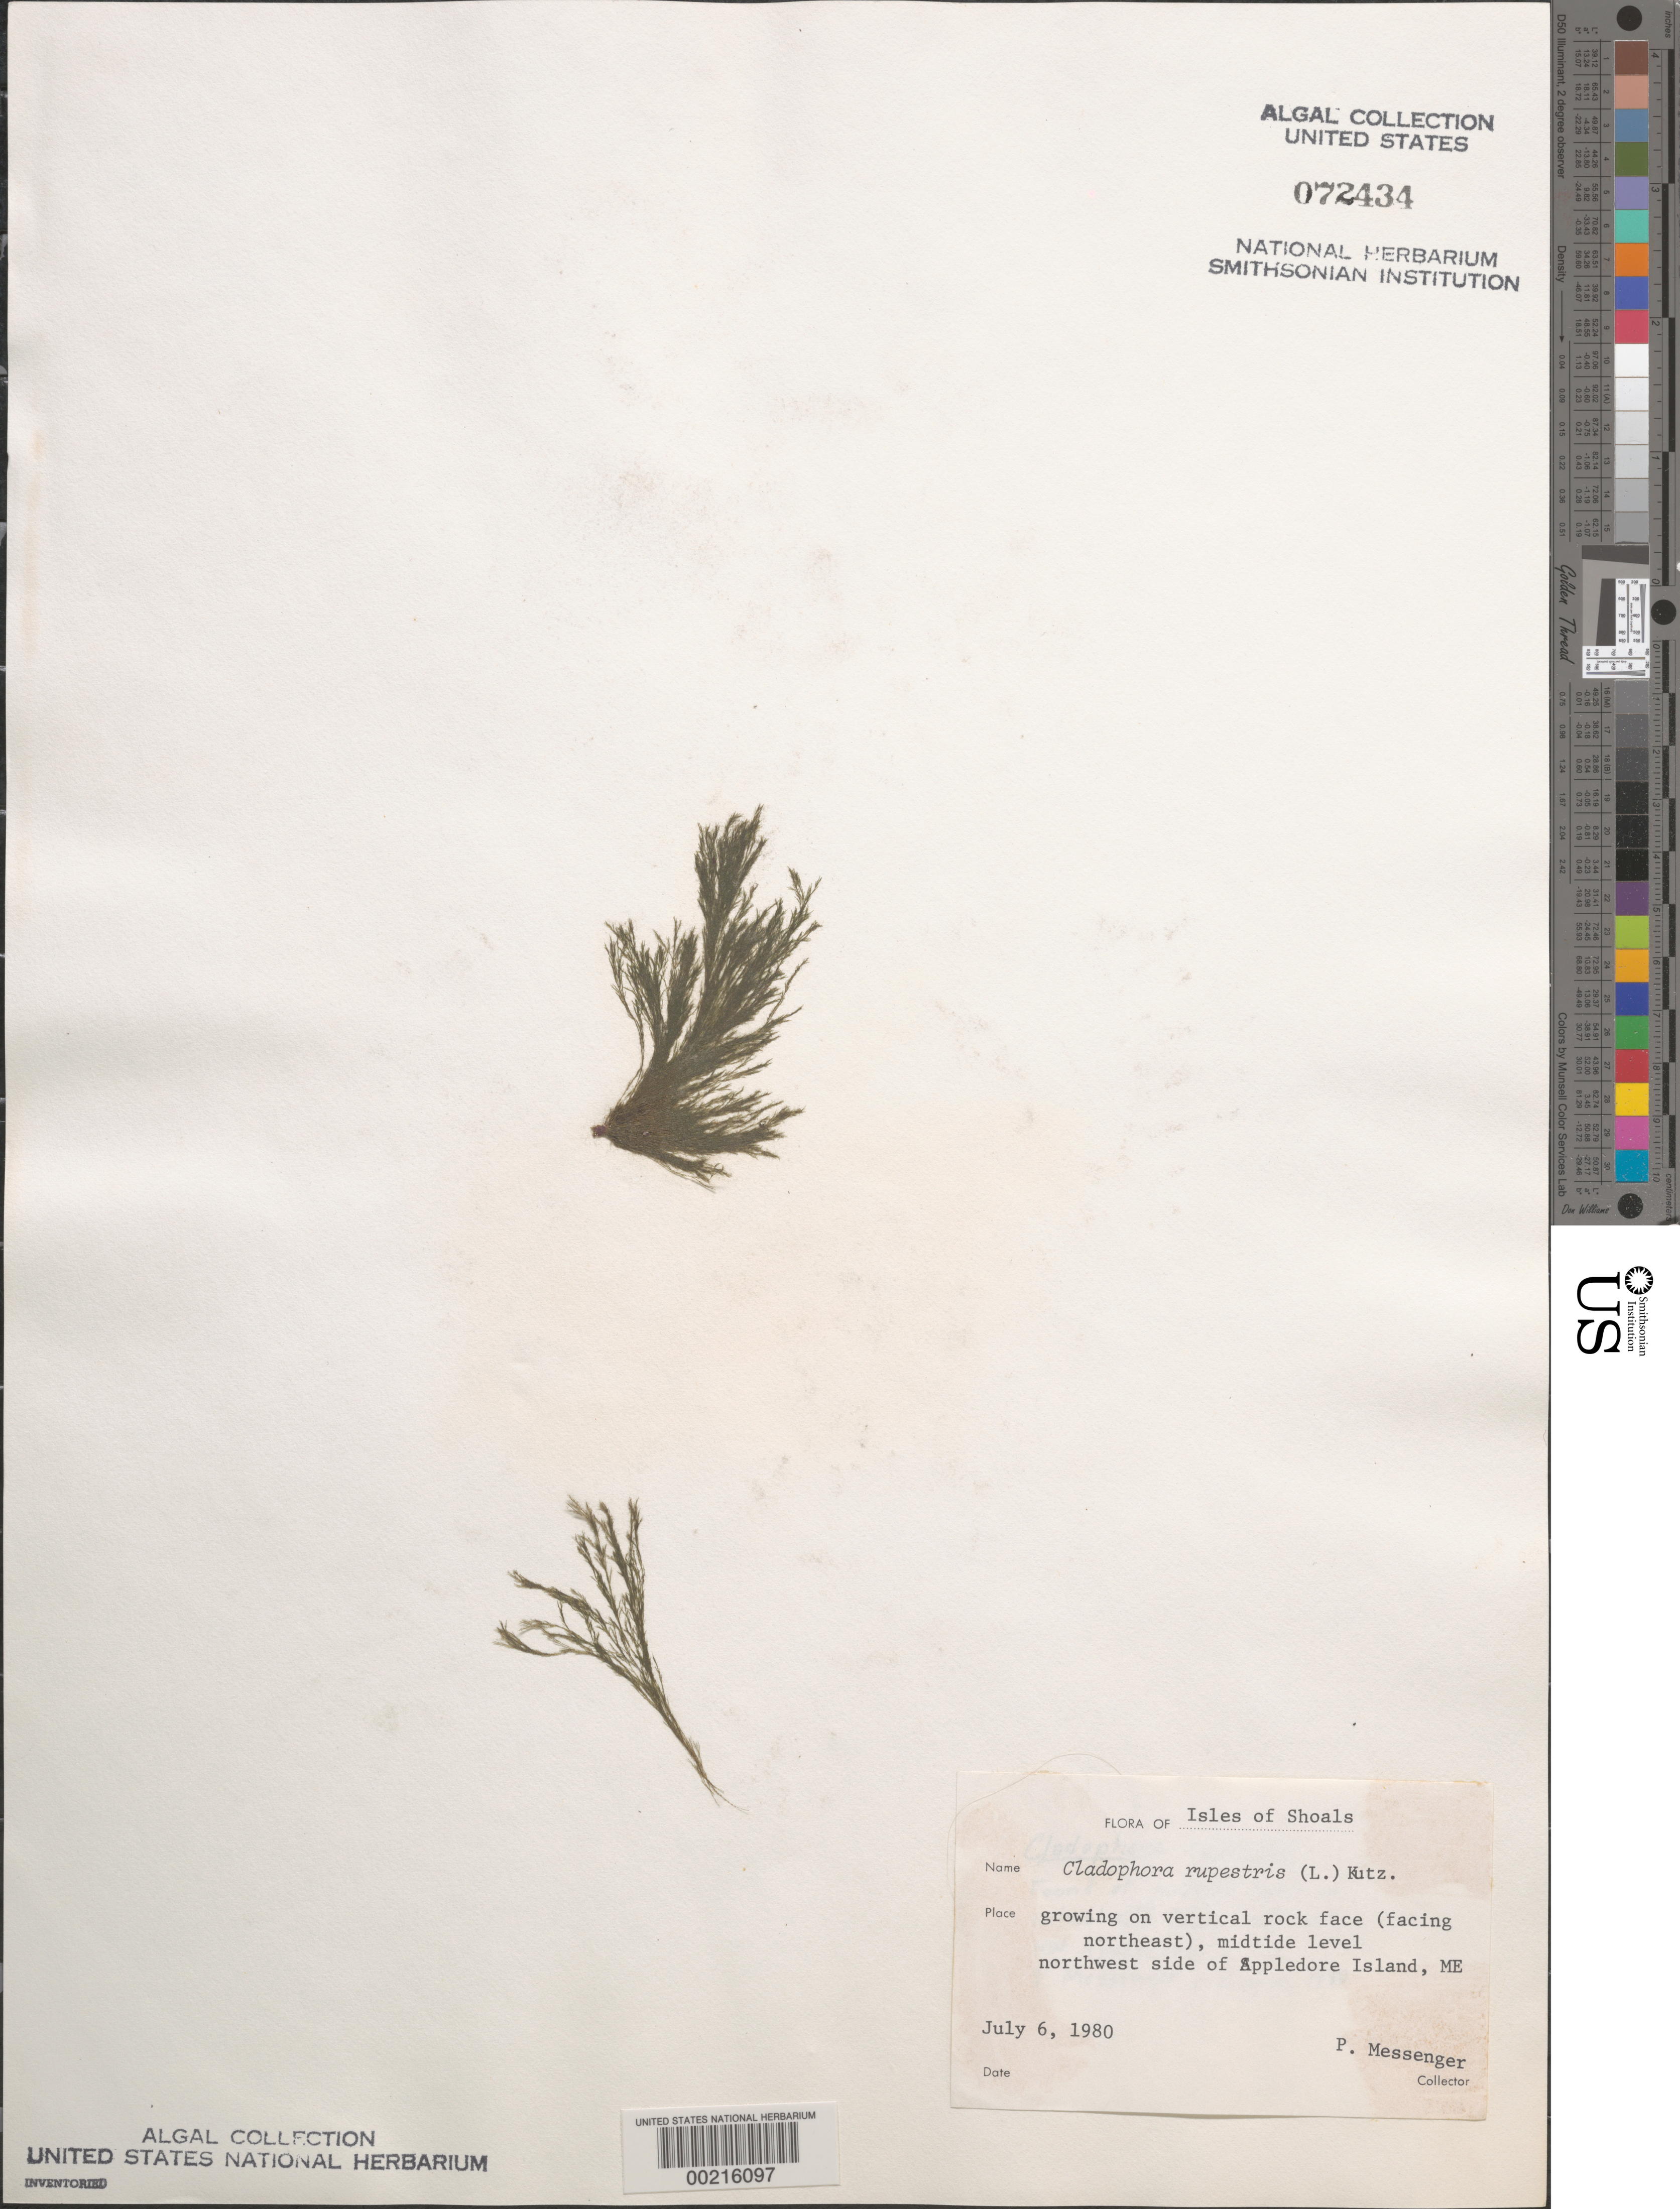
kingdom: Plantae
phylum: Chlorophyta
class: Ulvophyceae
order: Cladophorales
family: Cladophoraceae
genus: Cladophora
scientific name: Cladophora rupestris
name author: (Roth) Kütz.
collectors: P. Messenger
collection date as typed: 06 Jul 1966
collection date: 1966-07-06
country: United States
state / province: Maine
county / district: York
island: Appledore Island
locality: Northwestern part of island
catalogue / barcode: US 72434